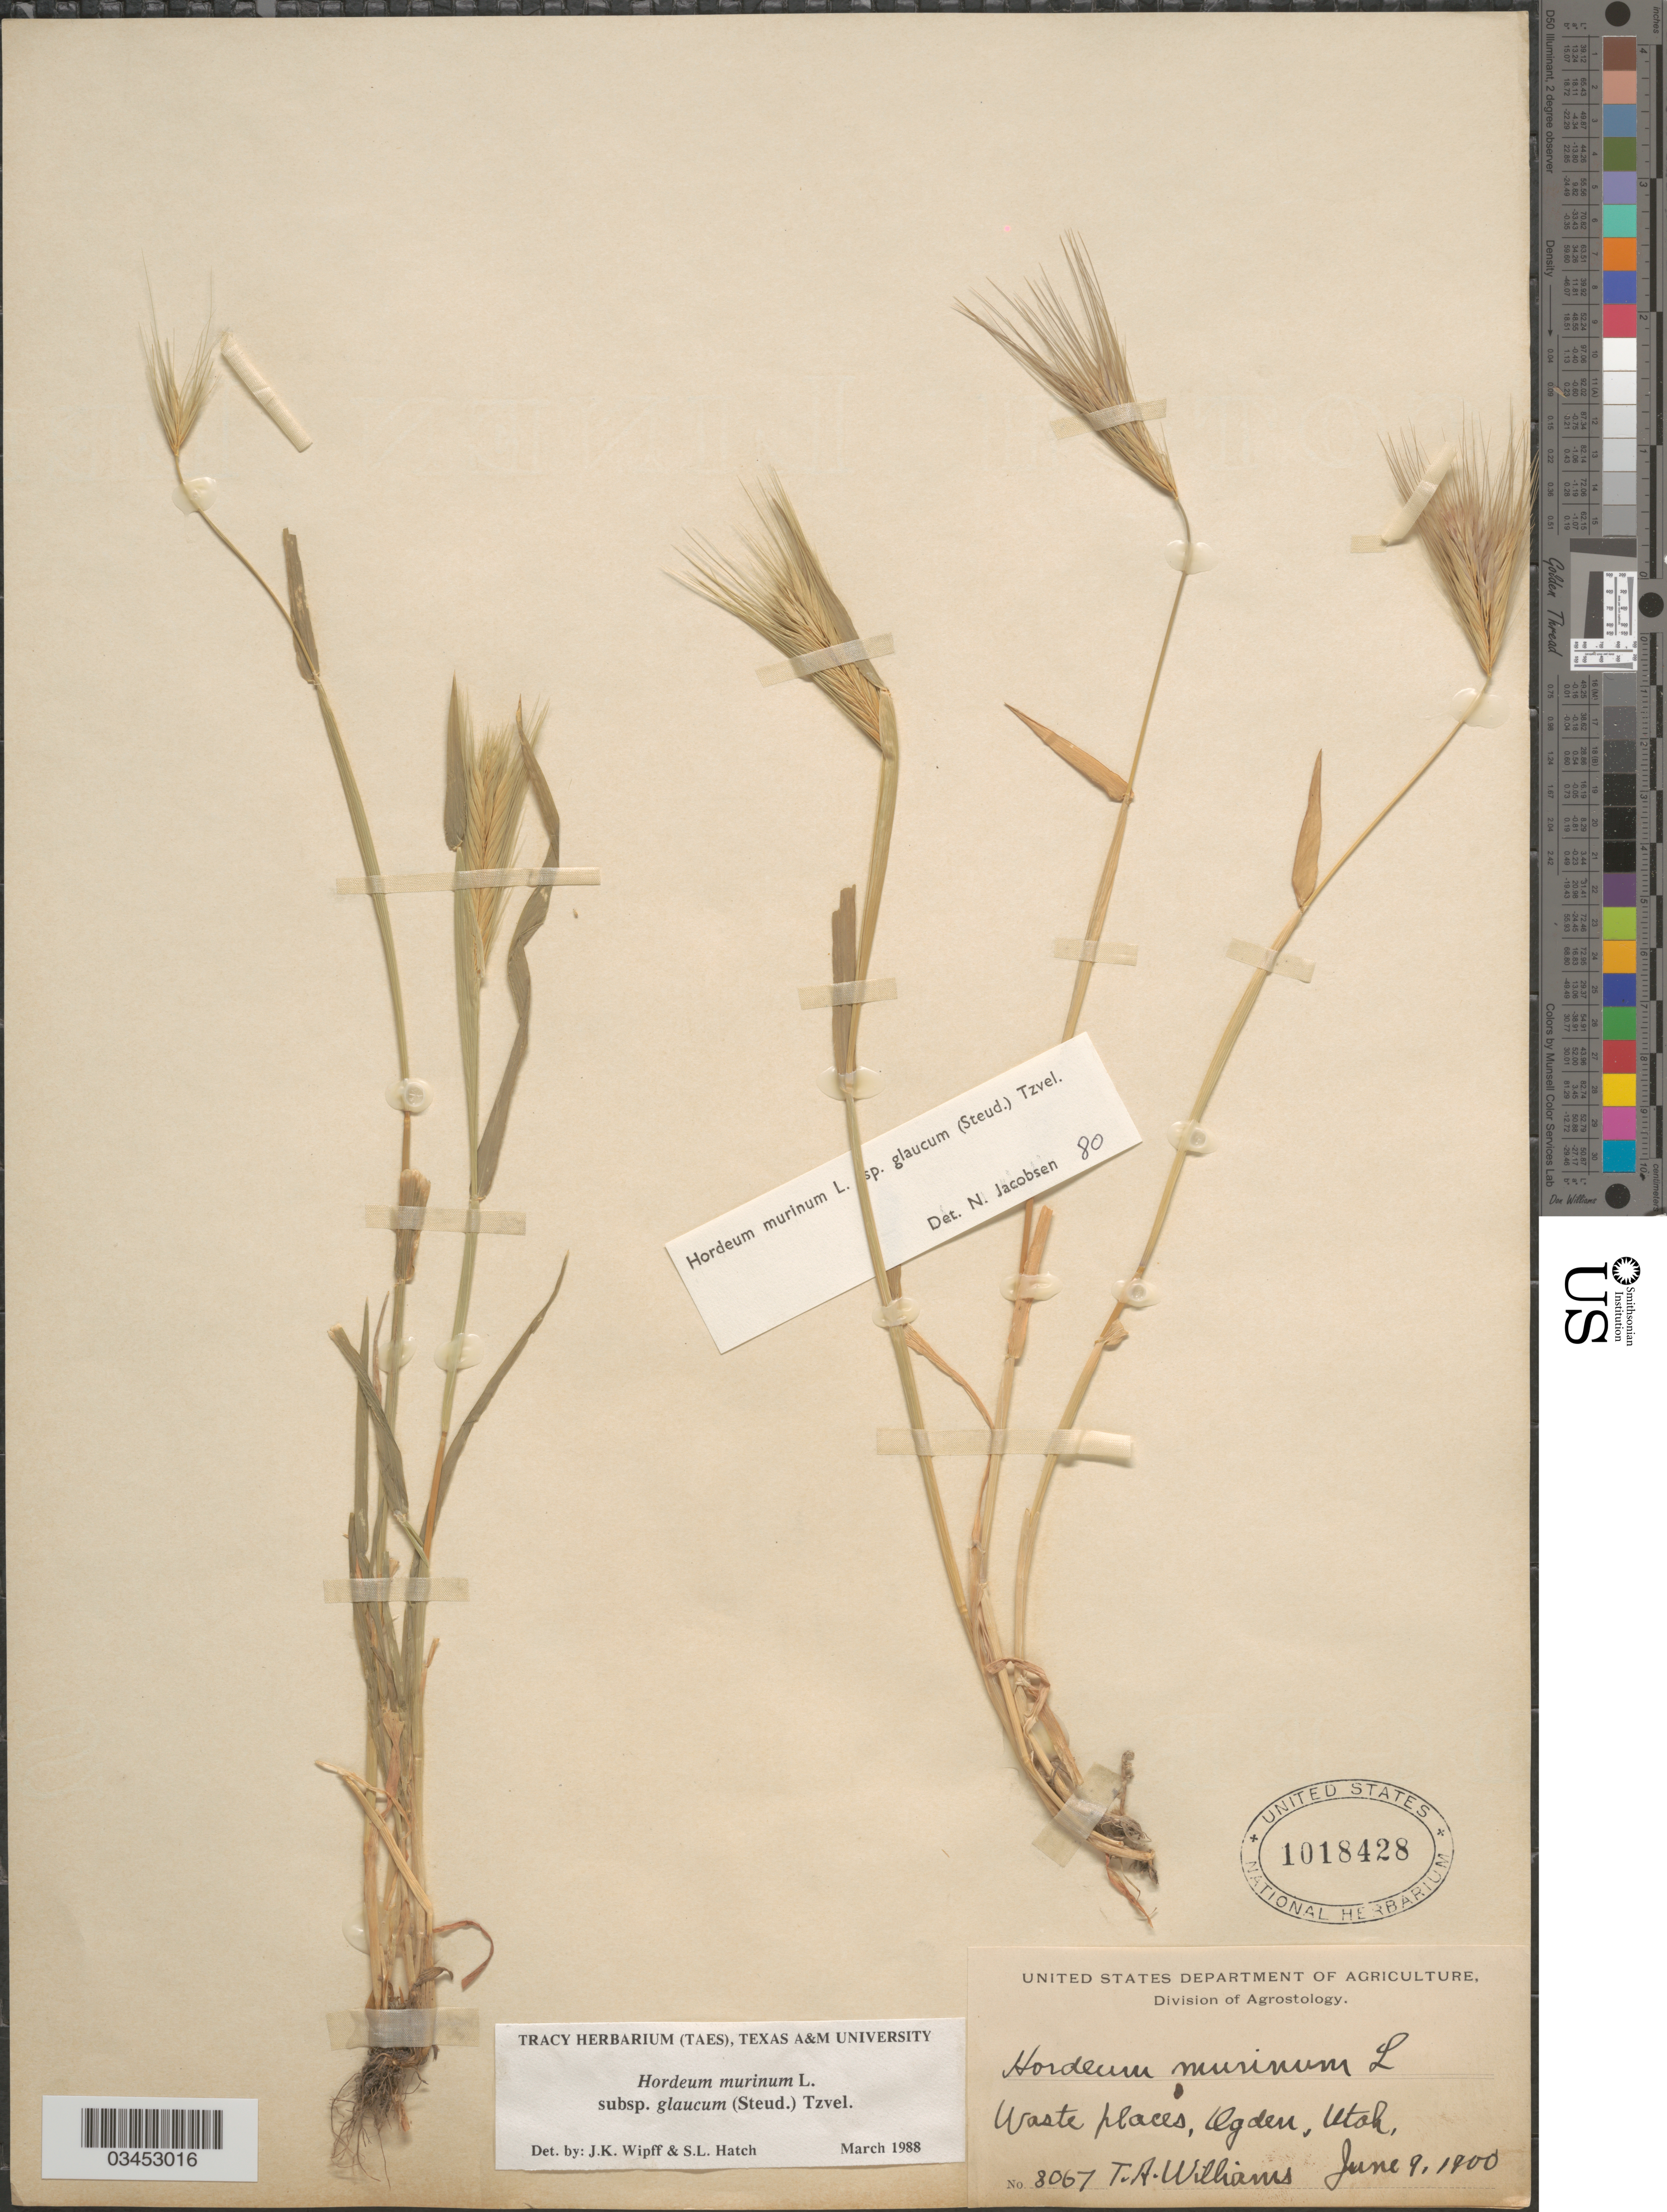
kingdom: Plantae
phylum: Tracheophyta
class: Liliopsida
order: Poales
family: Poaceae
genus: Hordeum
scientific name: Hordeum murinum subsp. glaucum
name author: (Steud.) Tzvelev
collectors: T. Williams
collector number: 3067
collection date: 1900-06-09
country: United States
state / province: Utah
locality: Waste places, Ogden.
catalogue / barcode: US 1018428